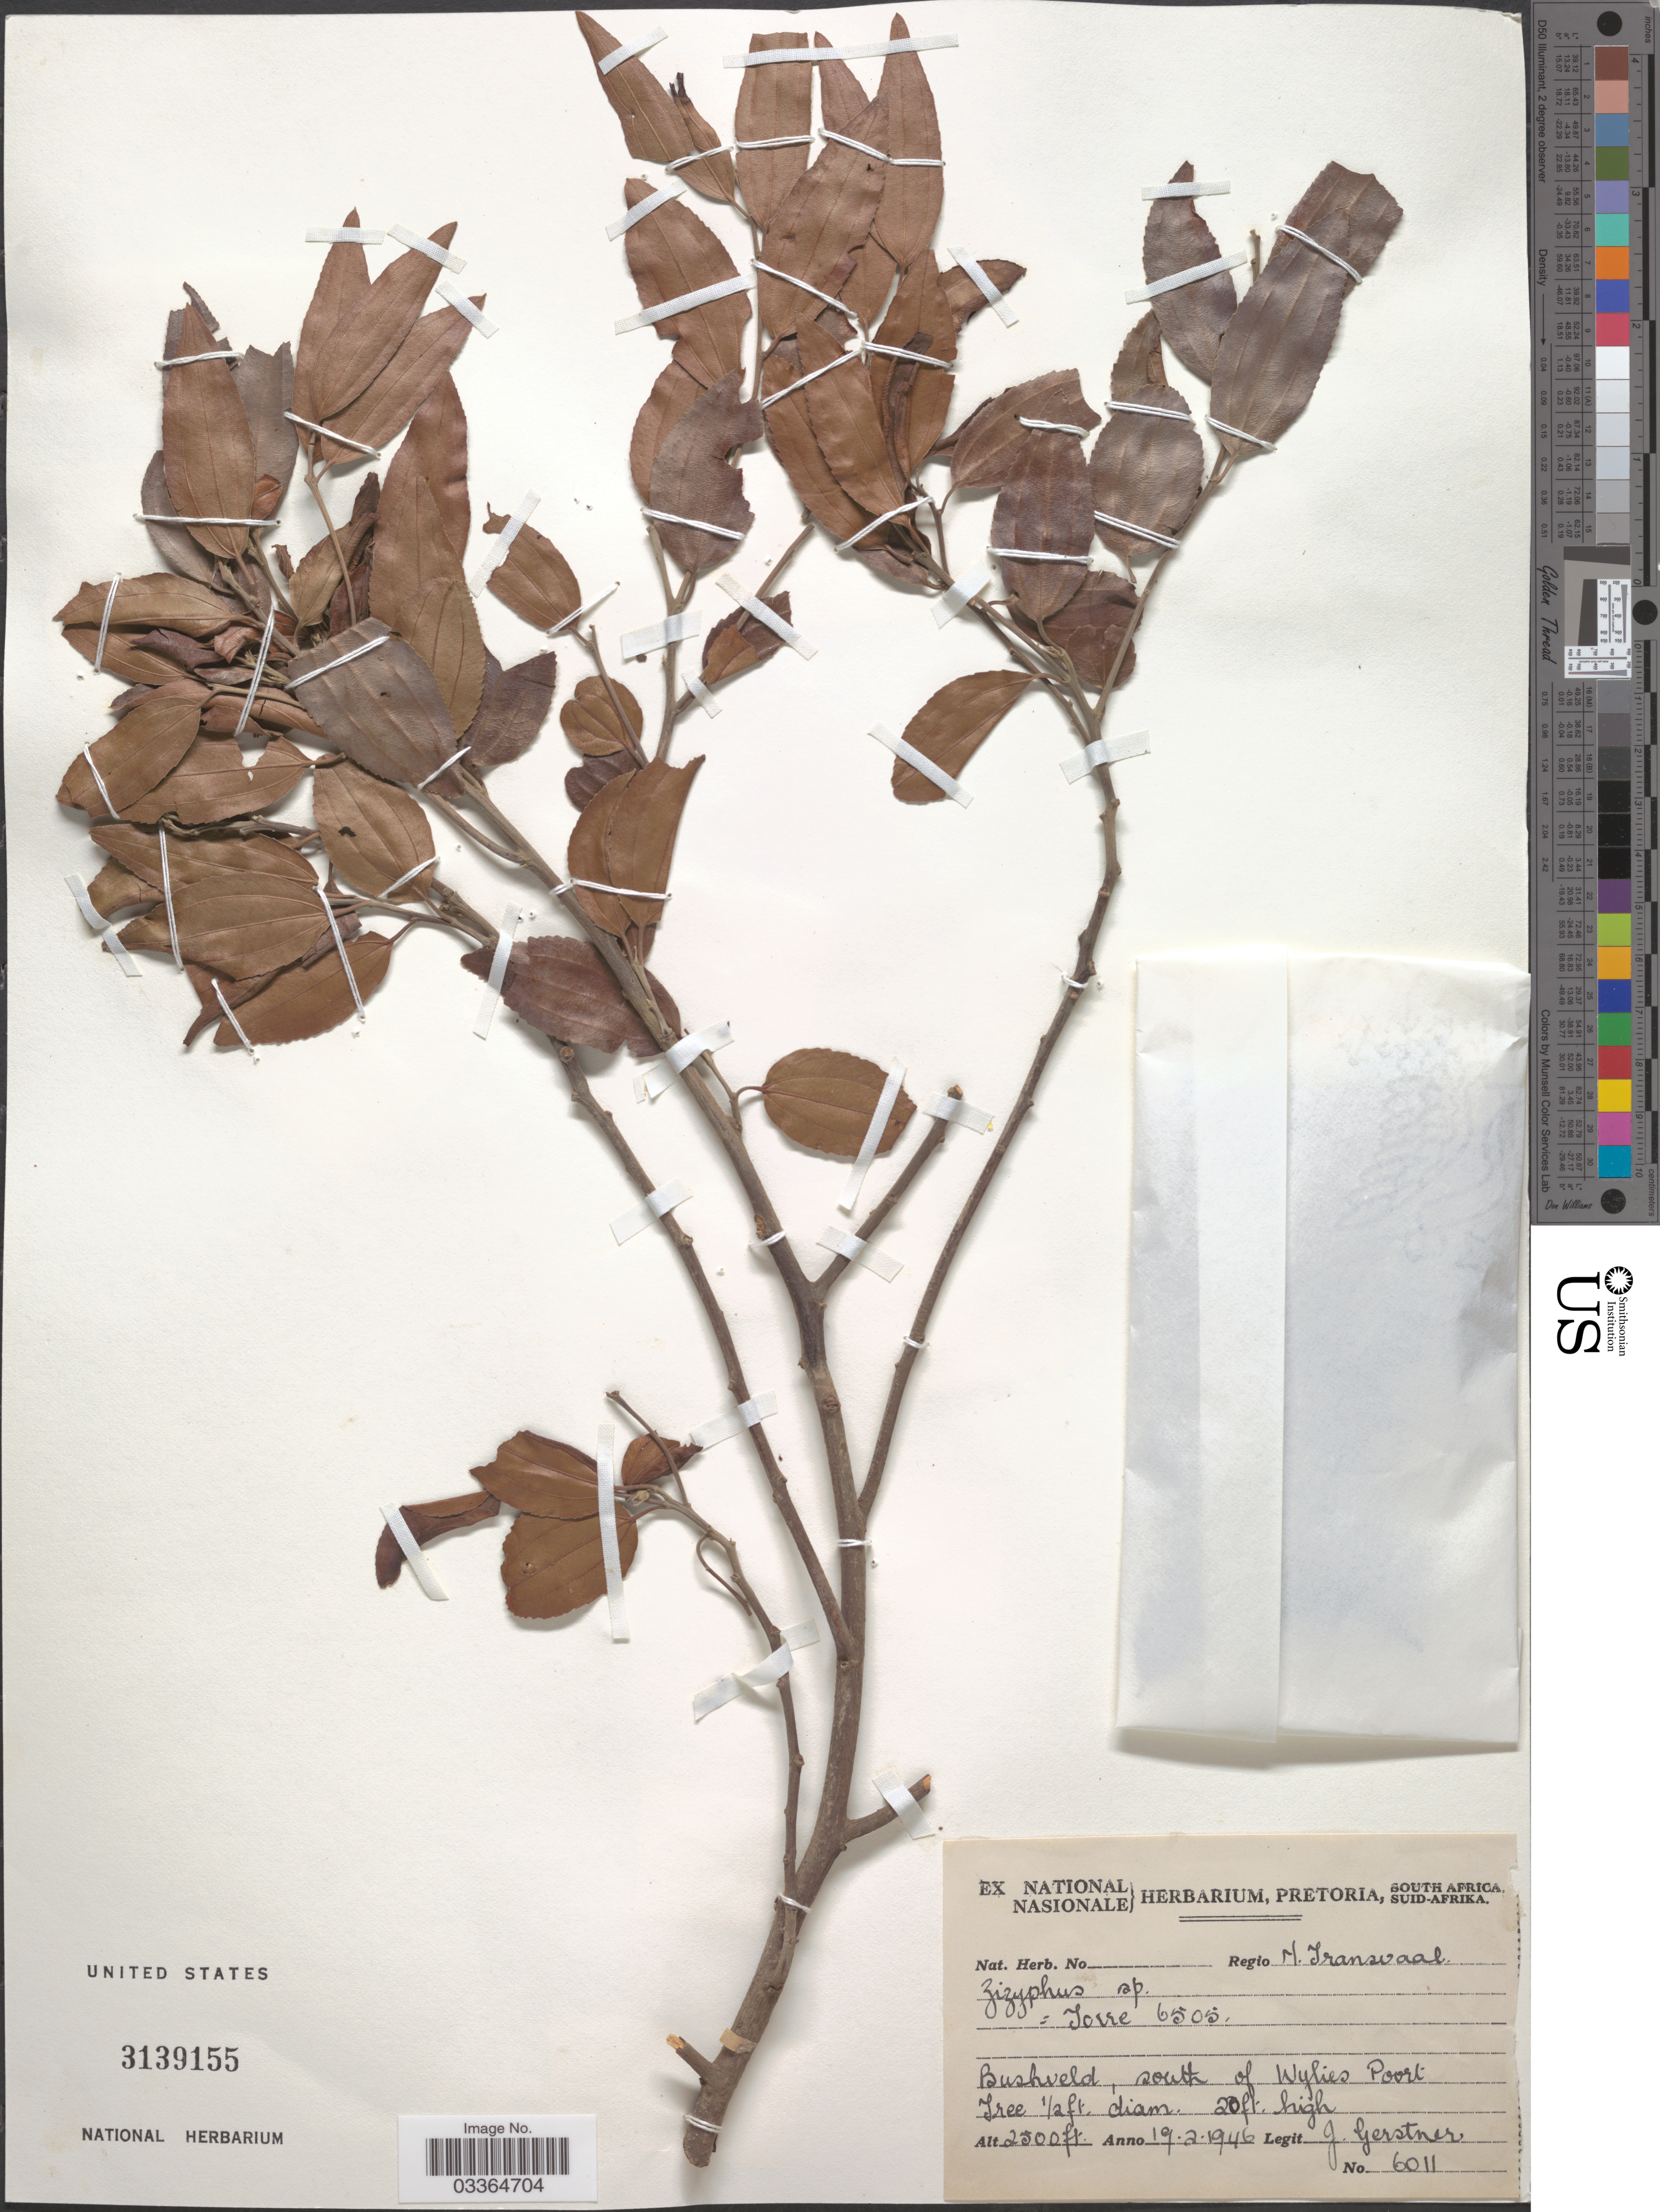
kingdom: Plantae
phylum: Tracheophyta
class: Magnoliopsida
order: Rosales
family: Rhamnaceae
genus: Ziziphus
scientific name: Ziziphus sp.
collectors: J. Gerstner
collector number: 6011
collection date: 1946-02-19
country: South Africa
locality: Regio N. Transvaal. Bushveld, south of Wylies Poort.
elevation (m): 762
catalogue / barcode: US 3139155